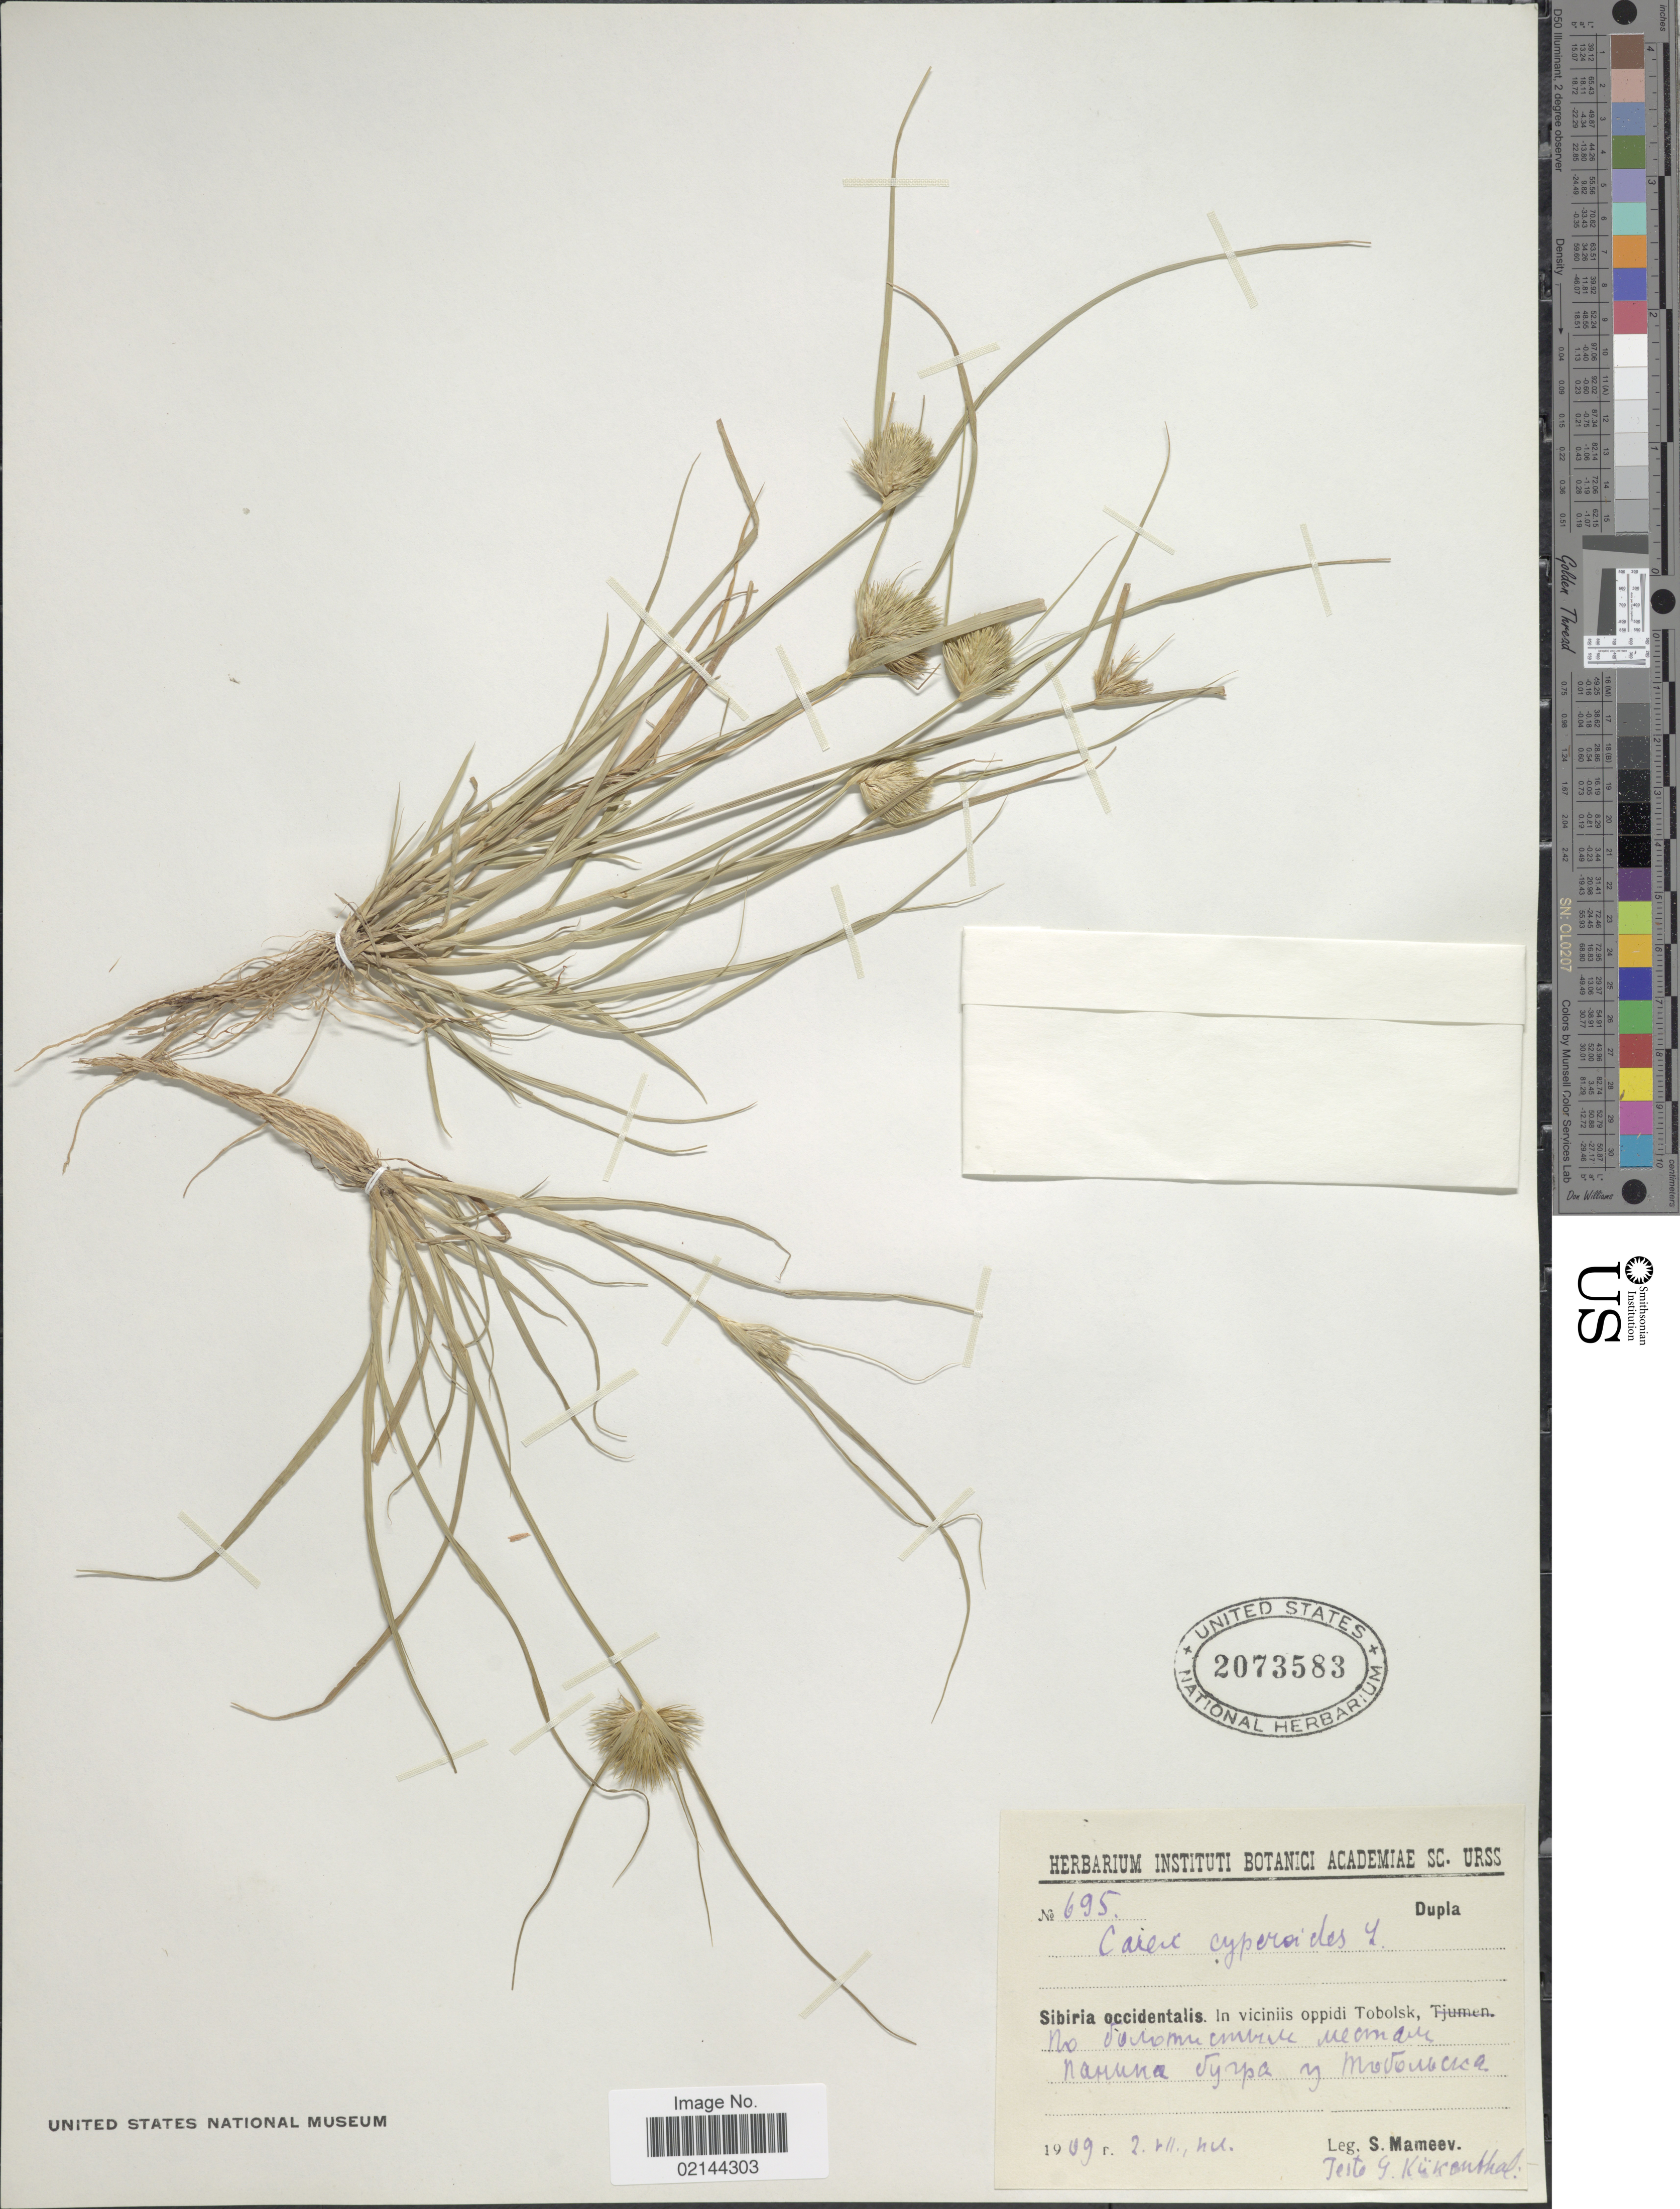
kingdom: Plantae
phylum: Tracheophyta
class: Liliopsida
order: Poales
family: Cyperaceae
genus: Carex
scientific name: Carex bohemica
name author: Schreb.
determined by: Strong, Mark T., (BOT), Smithsonian Institution - National Museum of Natural History (UNITED STATES)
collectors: S. Mameev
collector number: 695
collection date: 1909-07-02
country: Russian Federation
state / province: Tyumen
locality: Sibiria occidentalis: In viciniis oppidi Tobolsk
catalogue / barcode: US 2073583